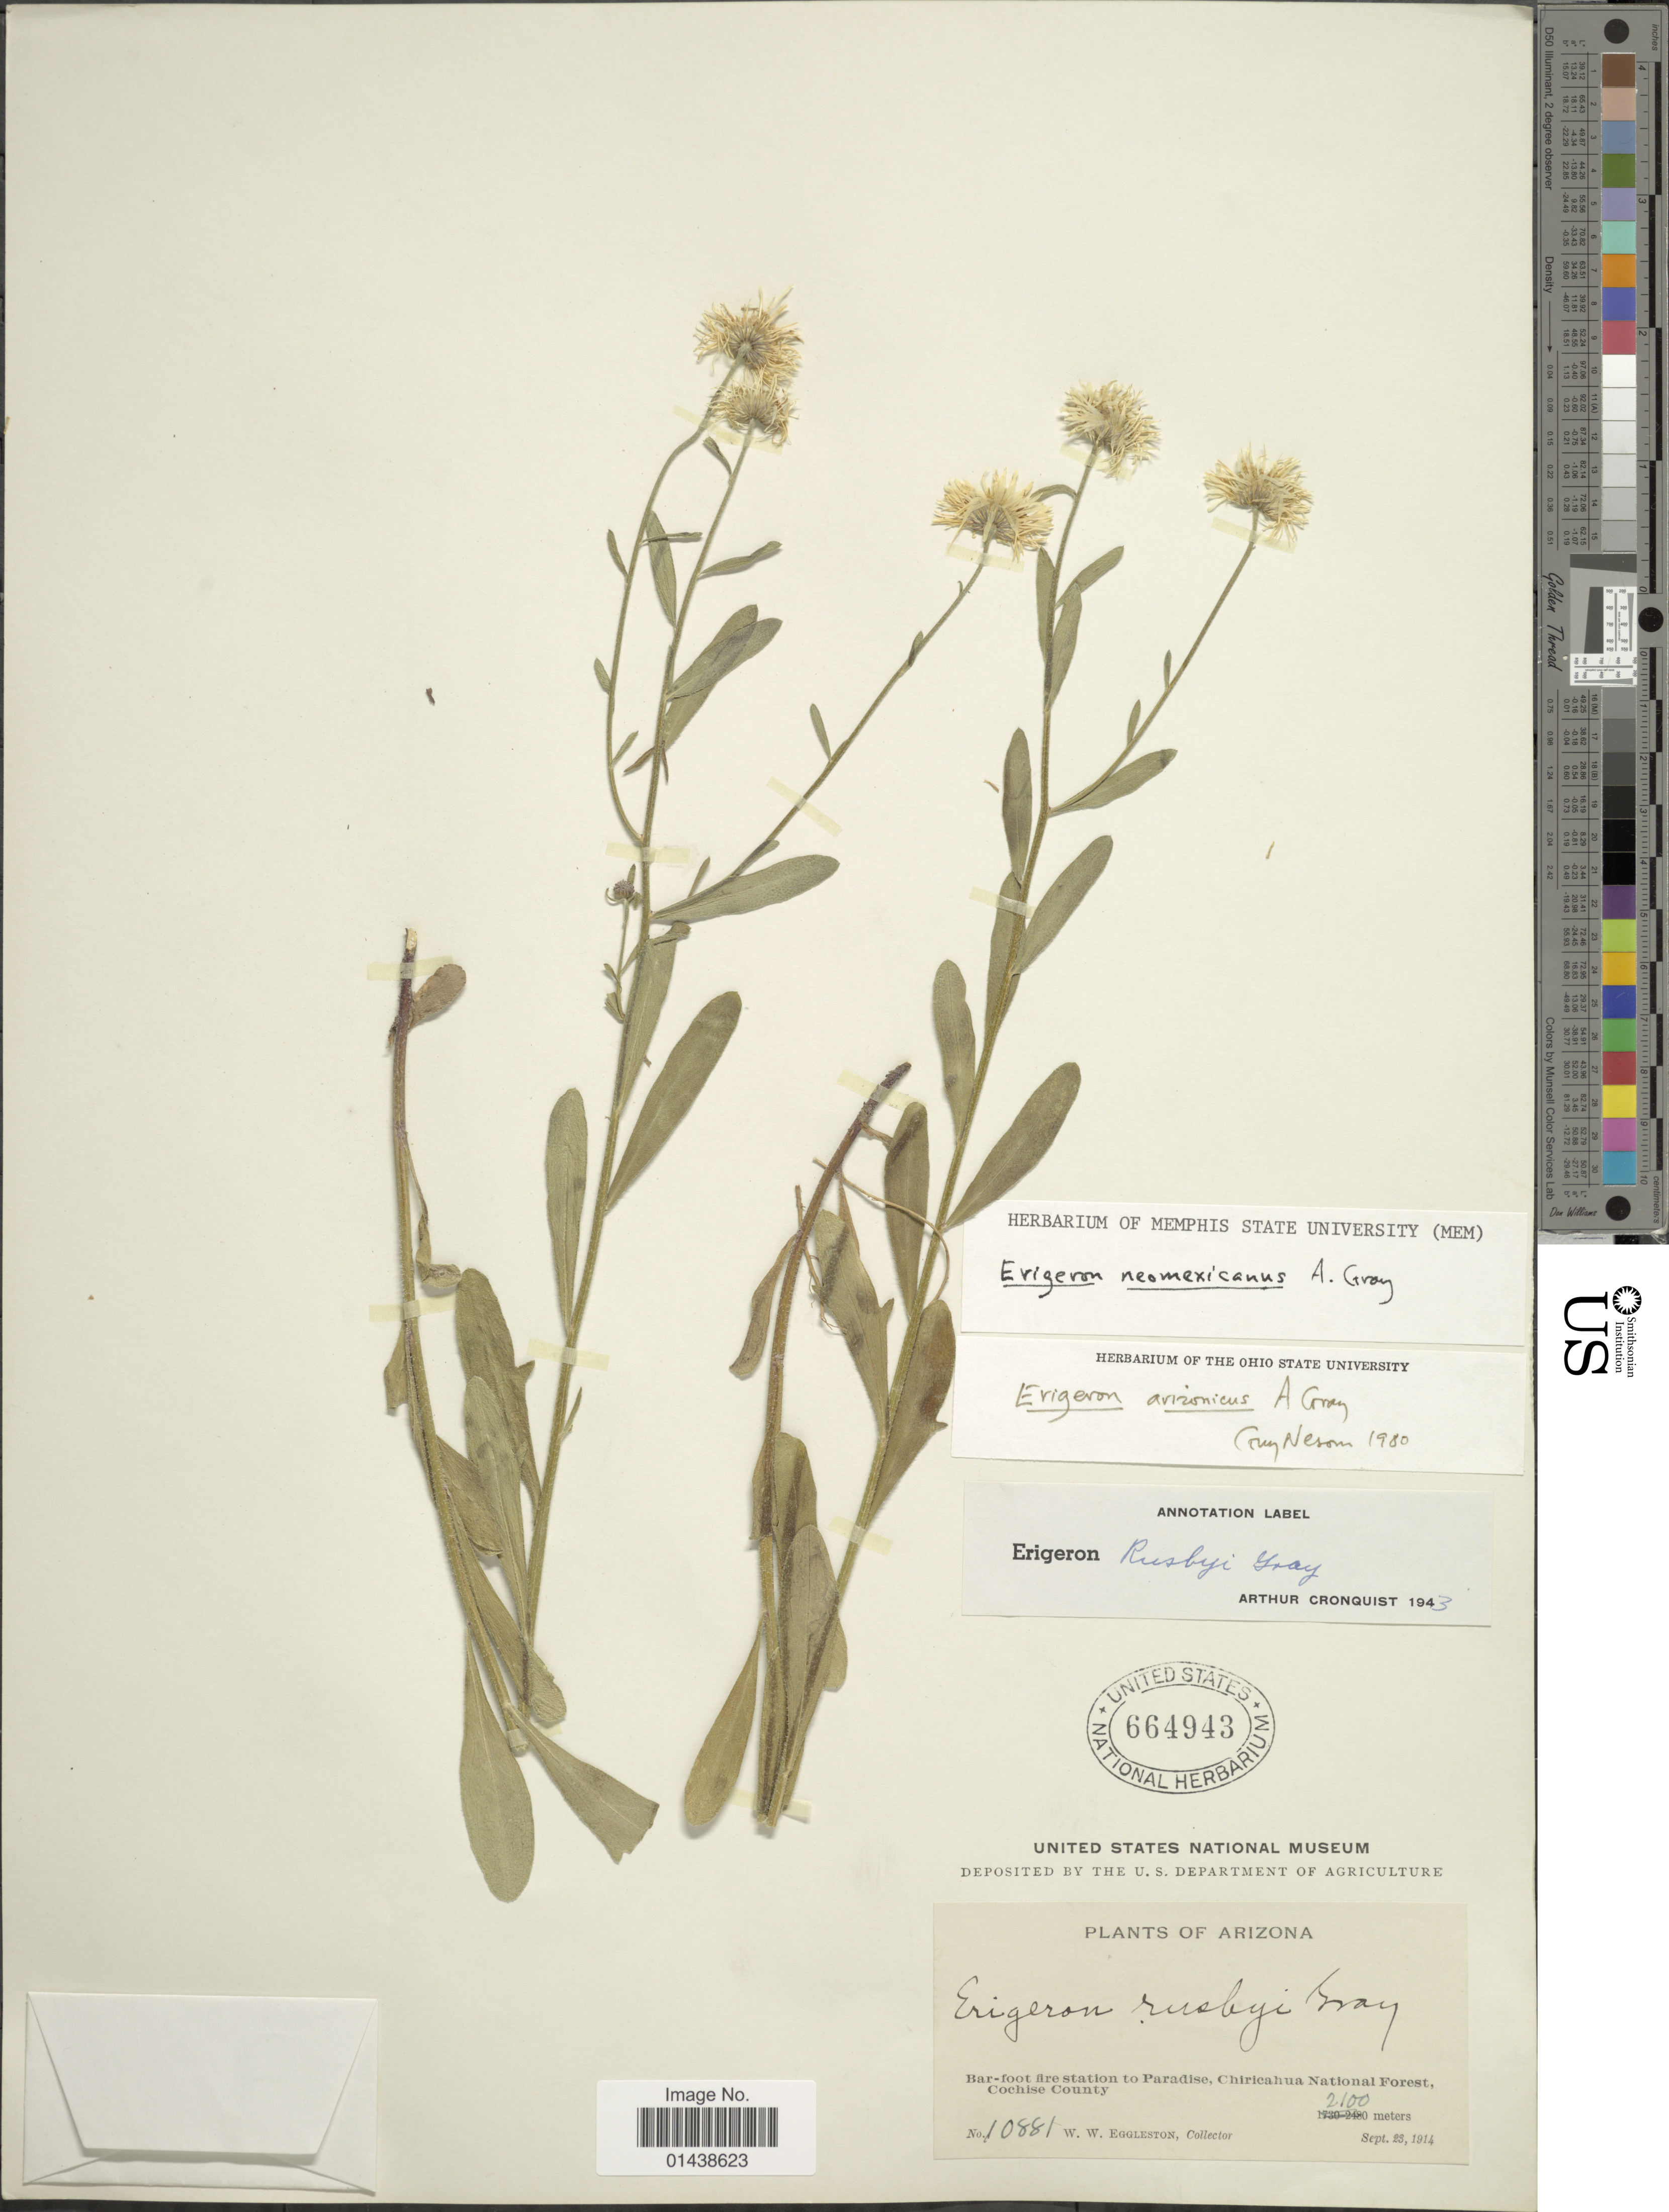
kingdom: Plantae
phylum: Tracheophyta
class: Magnoliopsida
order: Asterales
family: Asteraceae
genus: Erigeron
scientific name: Erigeron neomexicanus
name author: A. Gray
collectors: W. W. Eggleston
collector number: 10881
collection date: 1914-09-23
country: United States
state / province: Arizona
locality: Bar-foot fire station to Paradise, Chiricahua National Forest, Cochise County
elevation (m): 2100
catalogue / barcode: US 664943